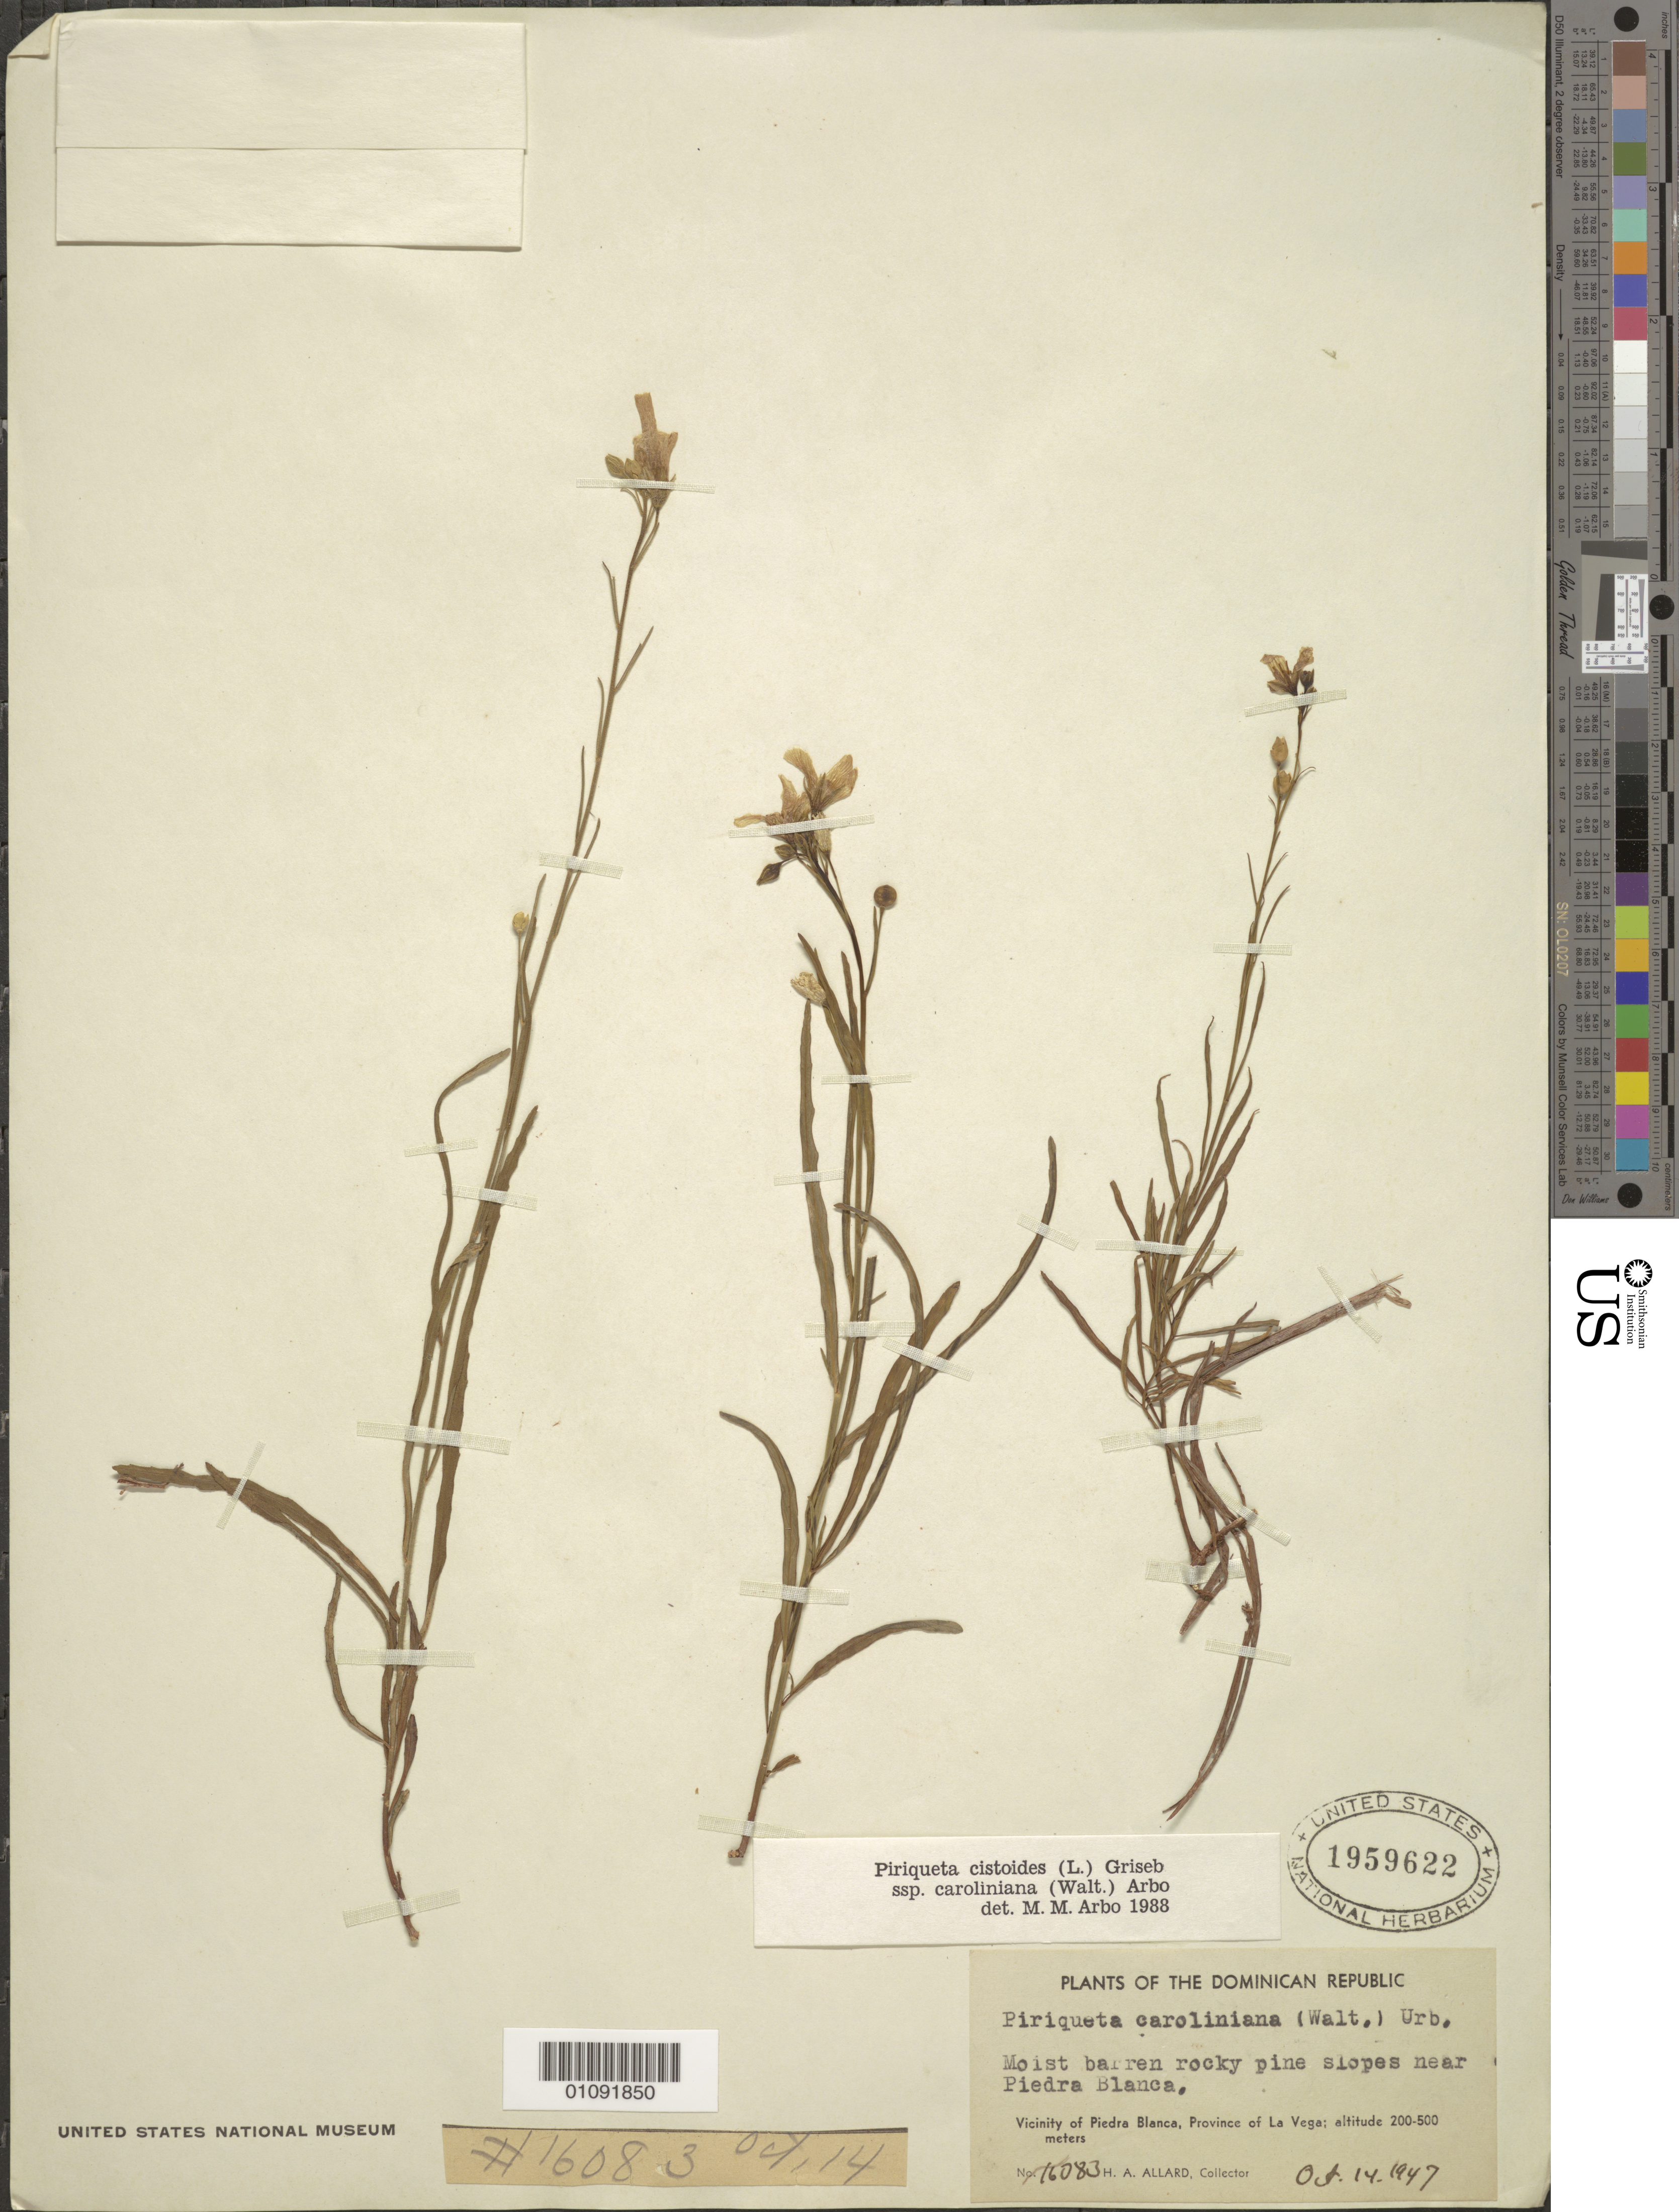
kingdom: Plantae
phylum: Tracheophyta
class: Magnoliopsida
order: Malpighiales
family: Turneraceae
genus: Piriqueta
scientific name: Piriqueta cistoides subsp. caroliniana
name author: (Walter) Arbo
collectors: H. A. Allard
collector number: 16083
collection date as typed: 14 Oct 1947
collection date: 1947-10-14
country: Dominican Republic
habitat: moist barren rocky pine slopes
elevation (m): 200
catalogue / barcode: US 1959622